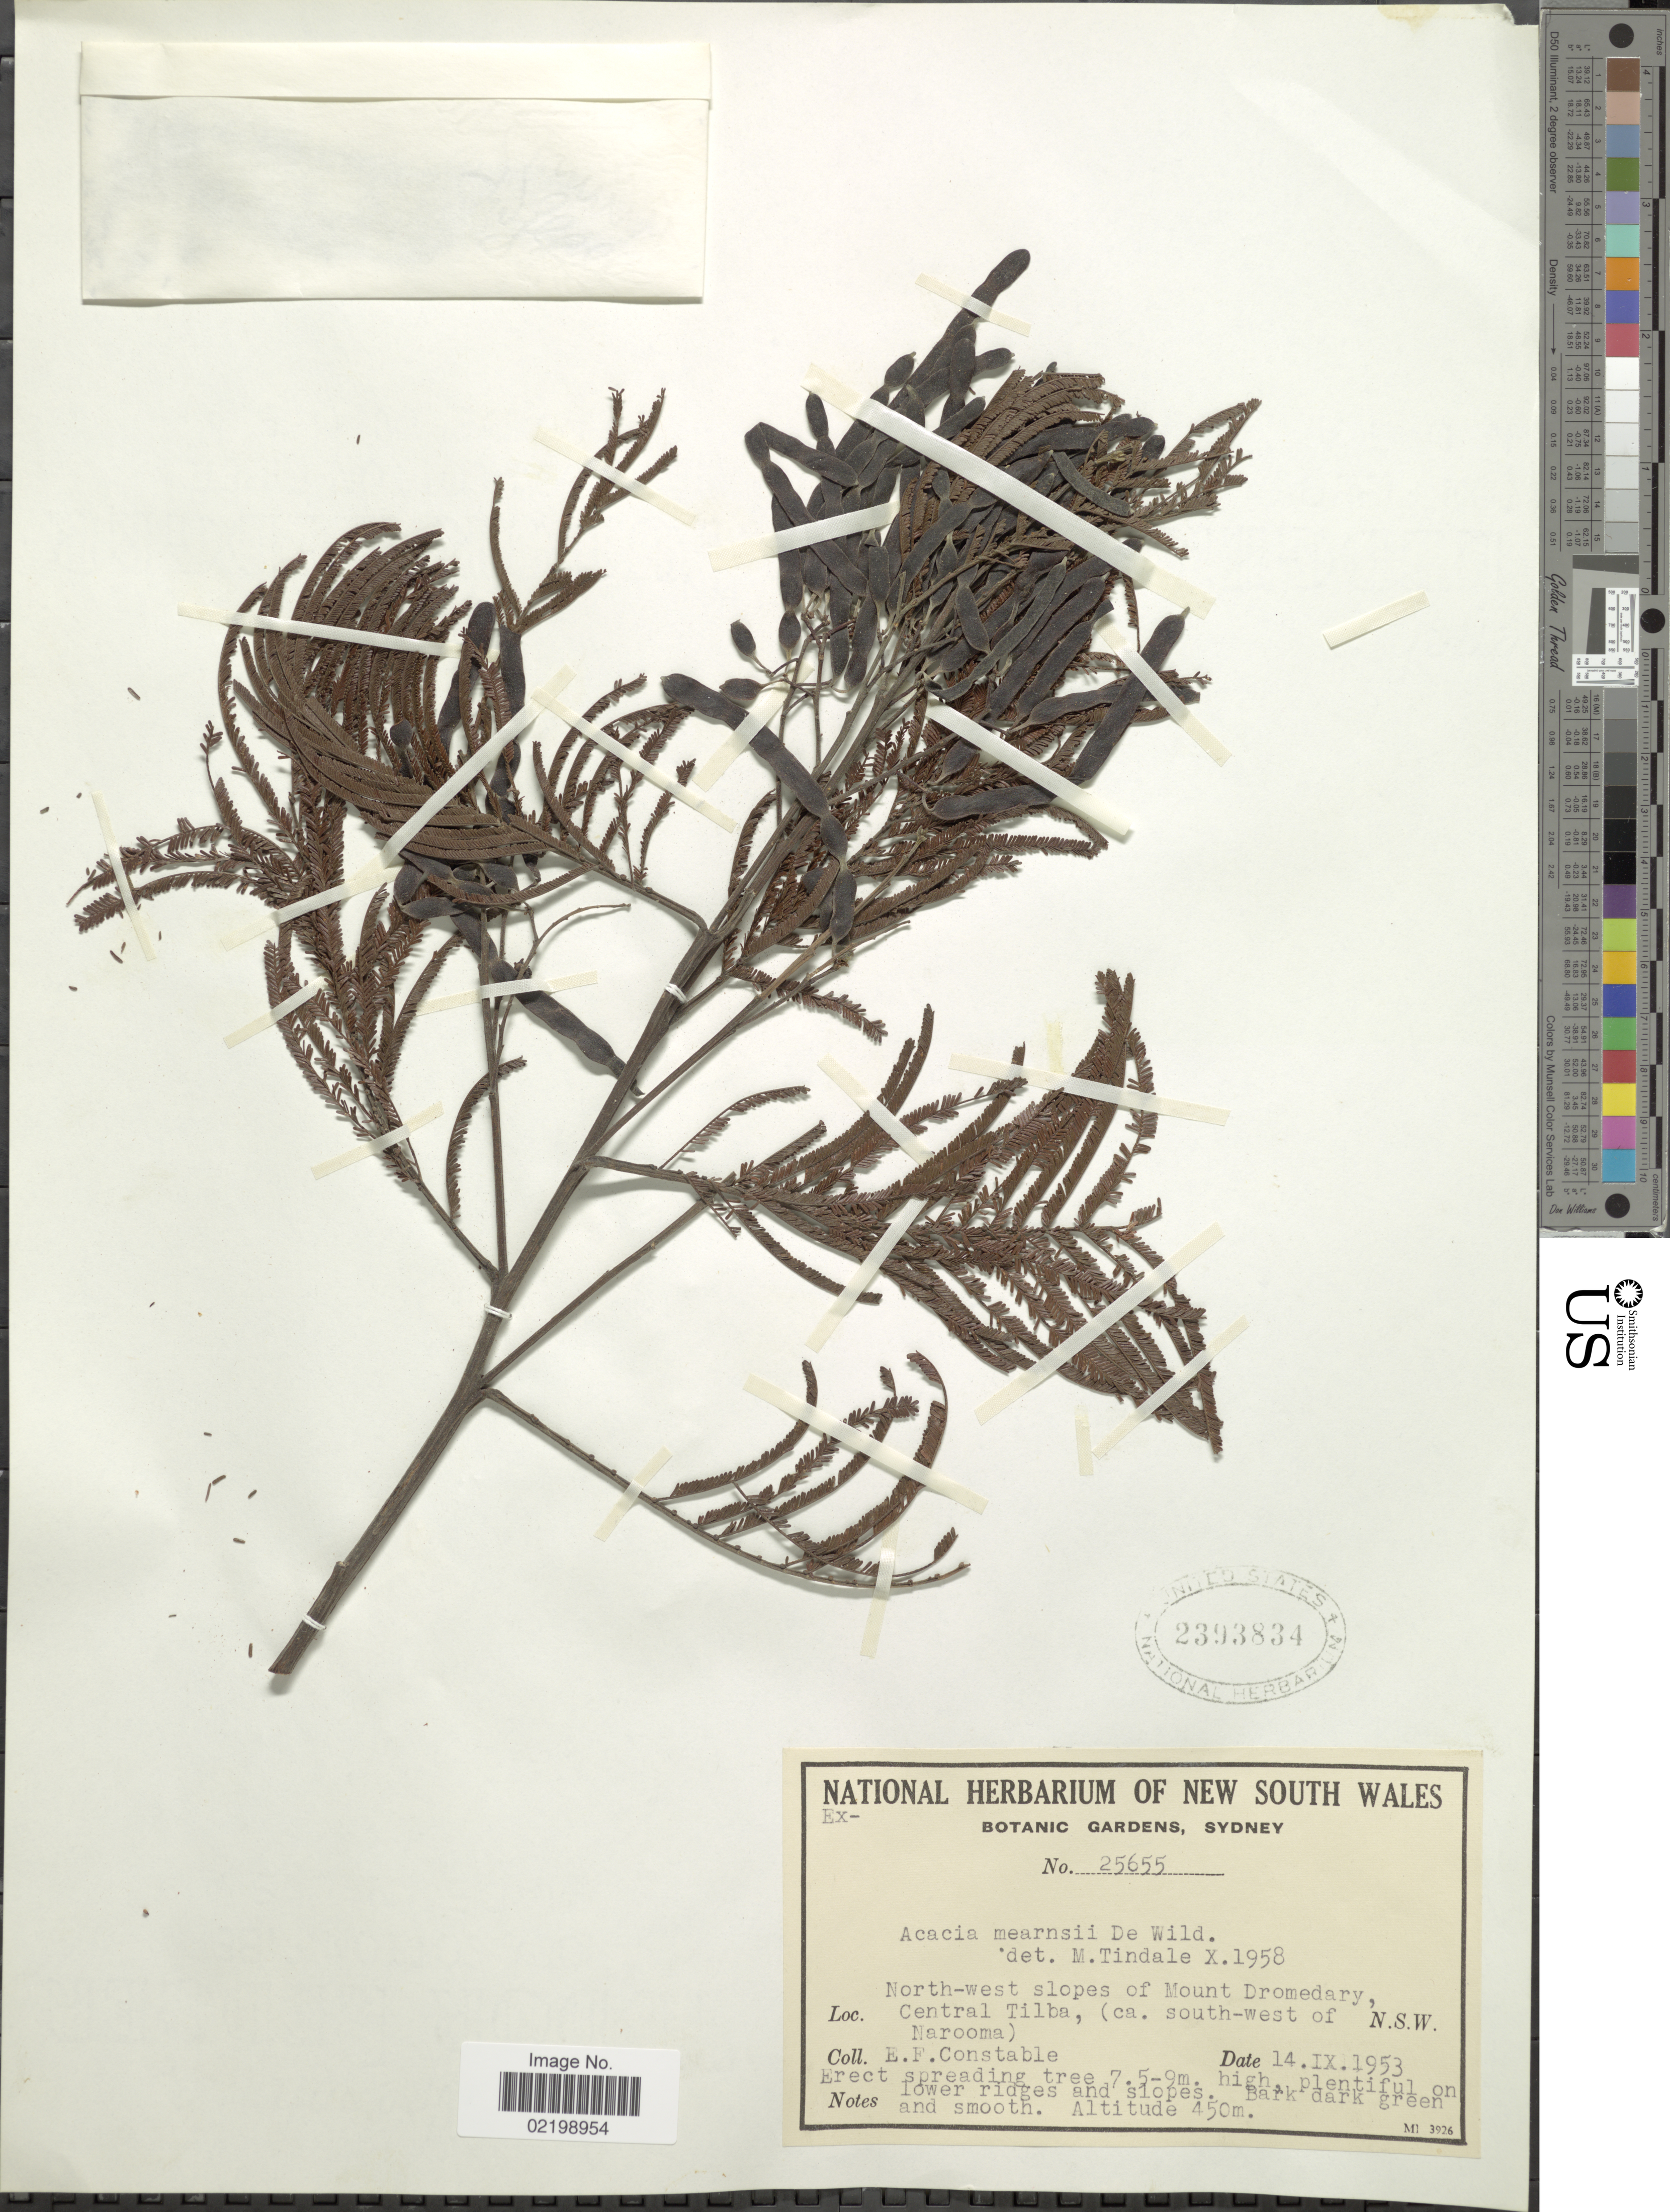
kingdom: Plantae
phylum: Tracheophyta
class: Magnoliopsida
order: Fabales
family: Fabaceae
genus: Acacia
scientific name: Acacia mearnsii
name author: De Wild.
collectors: E. F. Constable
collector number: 25655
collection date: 1953-09-14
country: Australia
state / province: New South Wales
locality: North-West slope of Mount Dromedary, Central Tilba, (ca. south-west of Narooma), N.S.W.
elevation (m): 450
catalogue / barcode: US 2393834